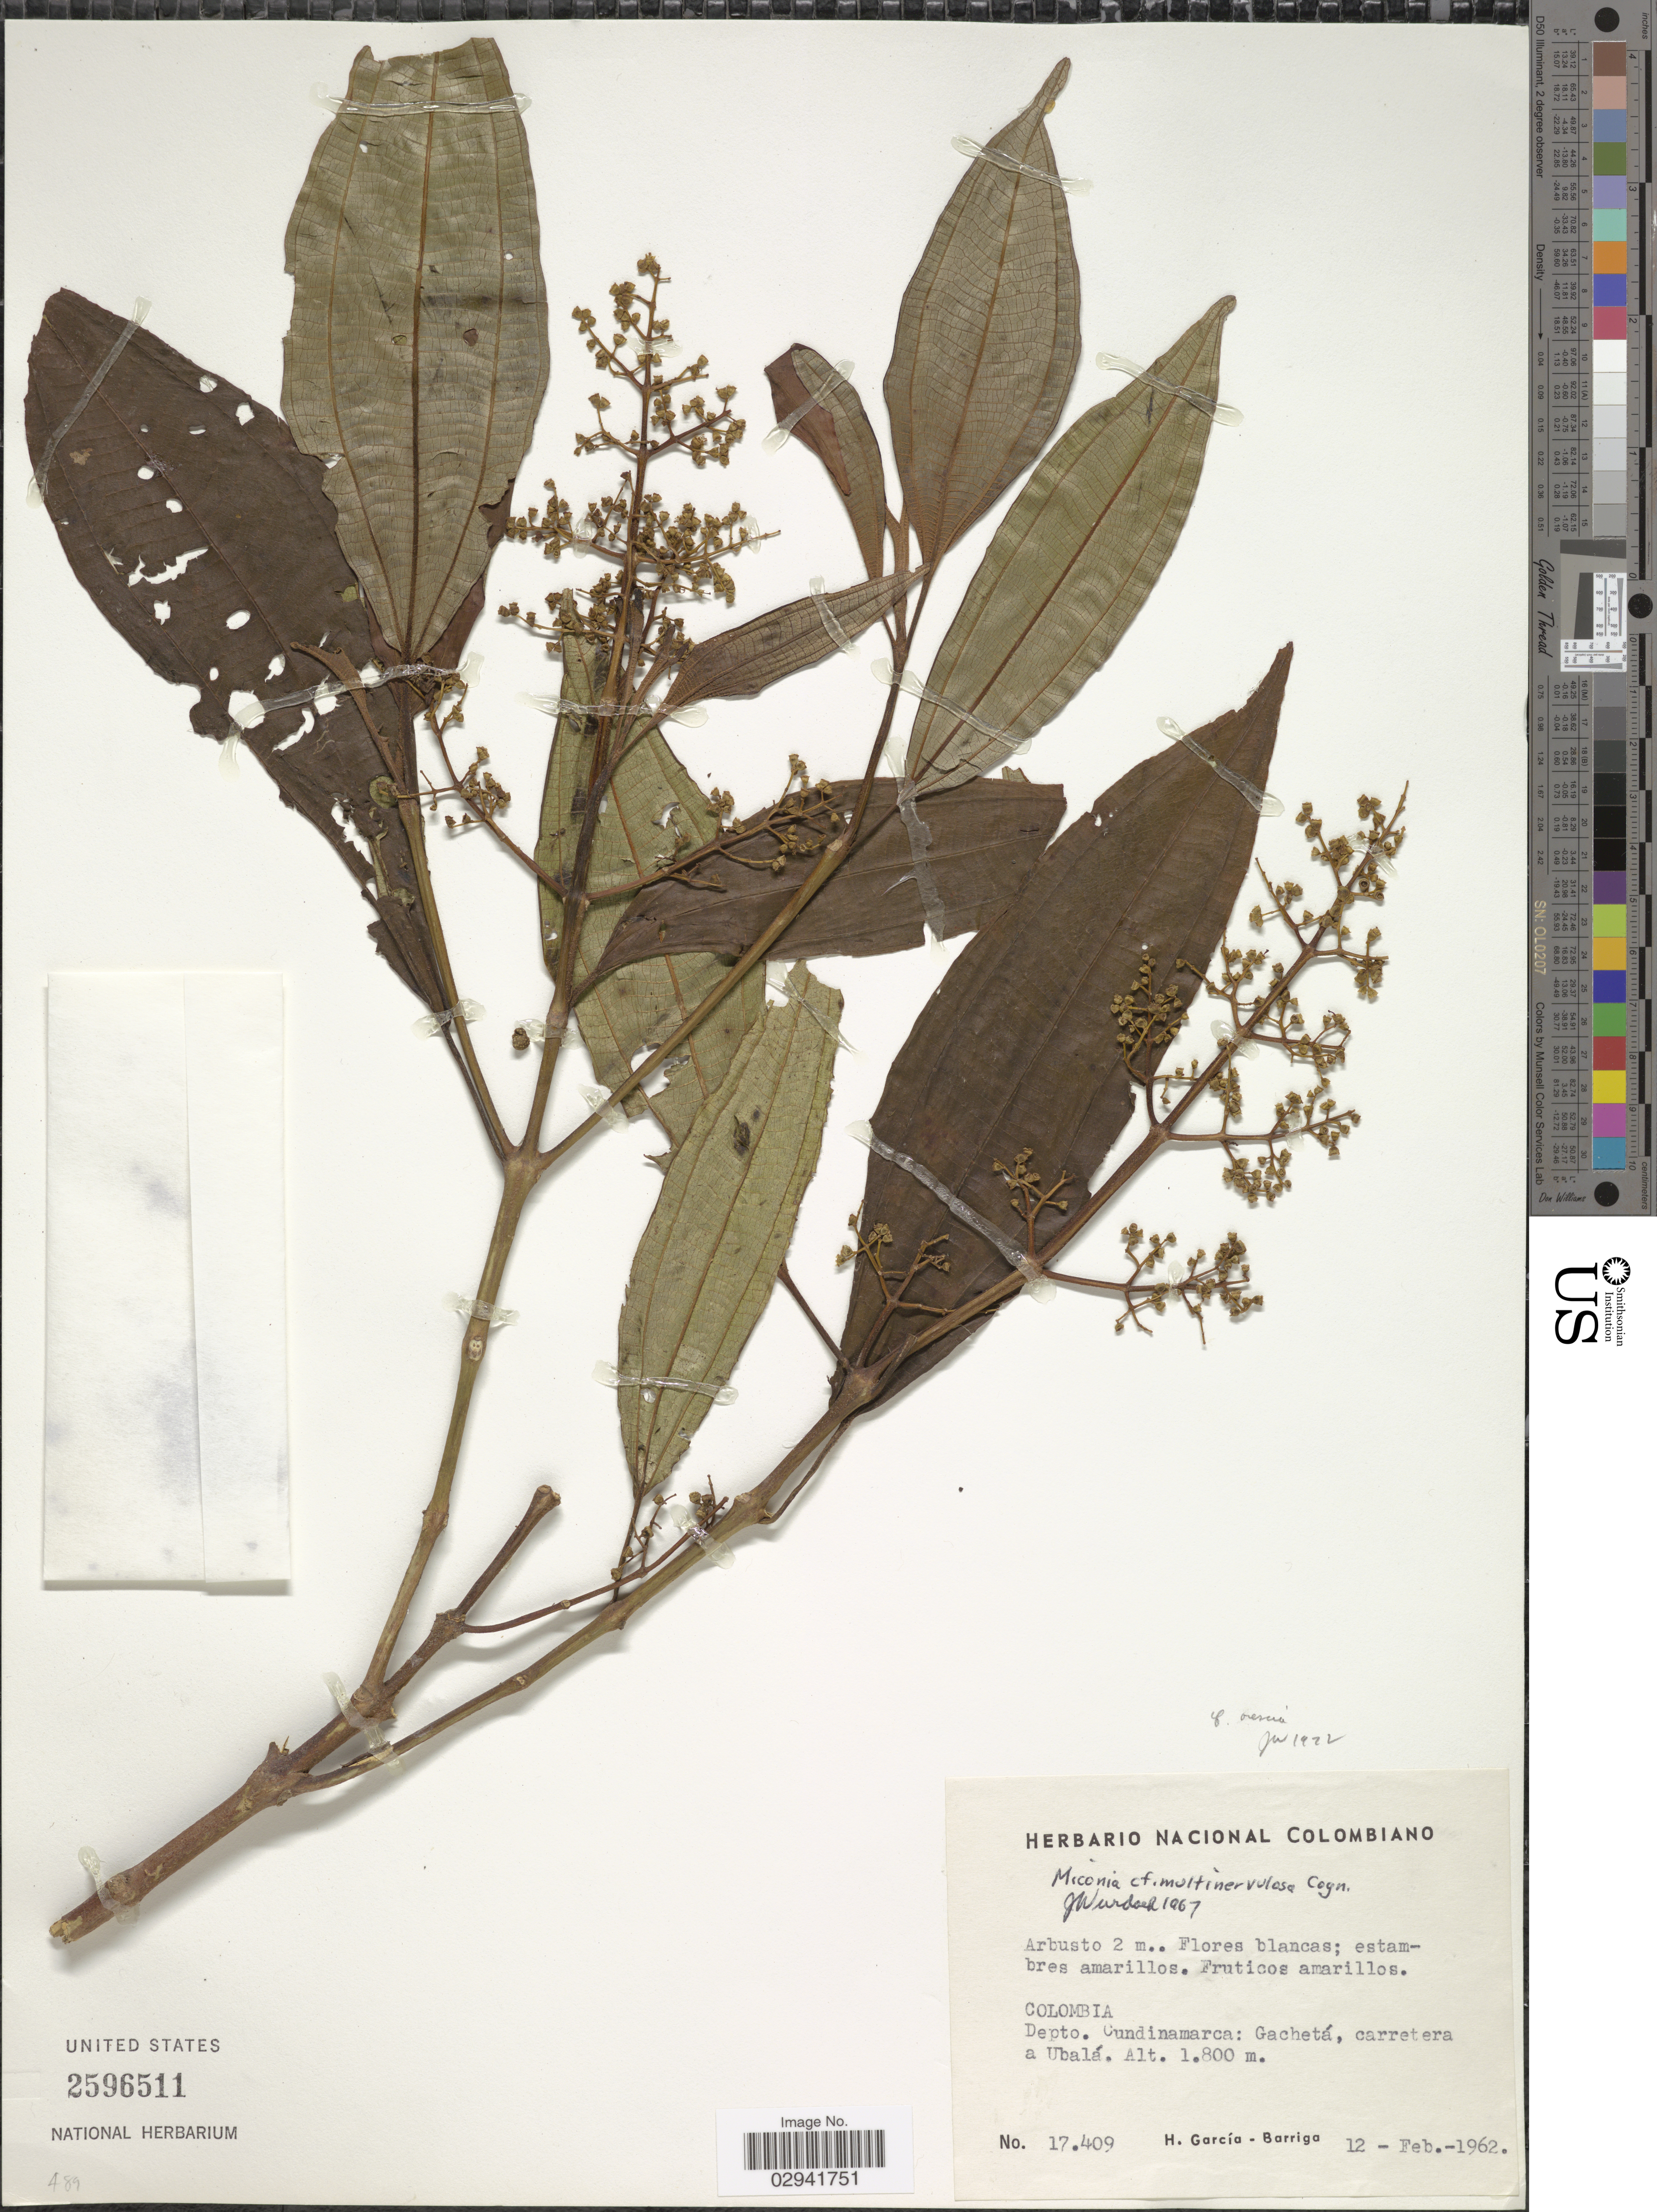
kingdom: Plantae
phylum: Tracheophyta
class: Magnoliopsida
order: Myrtales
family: Melastomataceae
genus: Miconia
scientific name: Miconia orescia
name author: L. Uribe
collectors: H. García Barriga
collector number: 17409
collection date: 1962-02-12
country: Colombia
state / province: Cundinamarca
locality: Depto. Cundinamarca: Gachetá, carretera a Ubalá.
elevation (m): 1800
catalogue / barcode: US 2596511